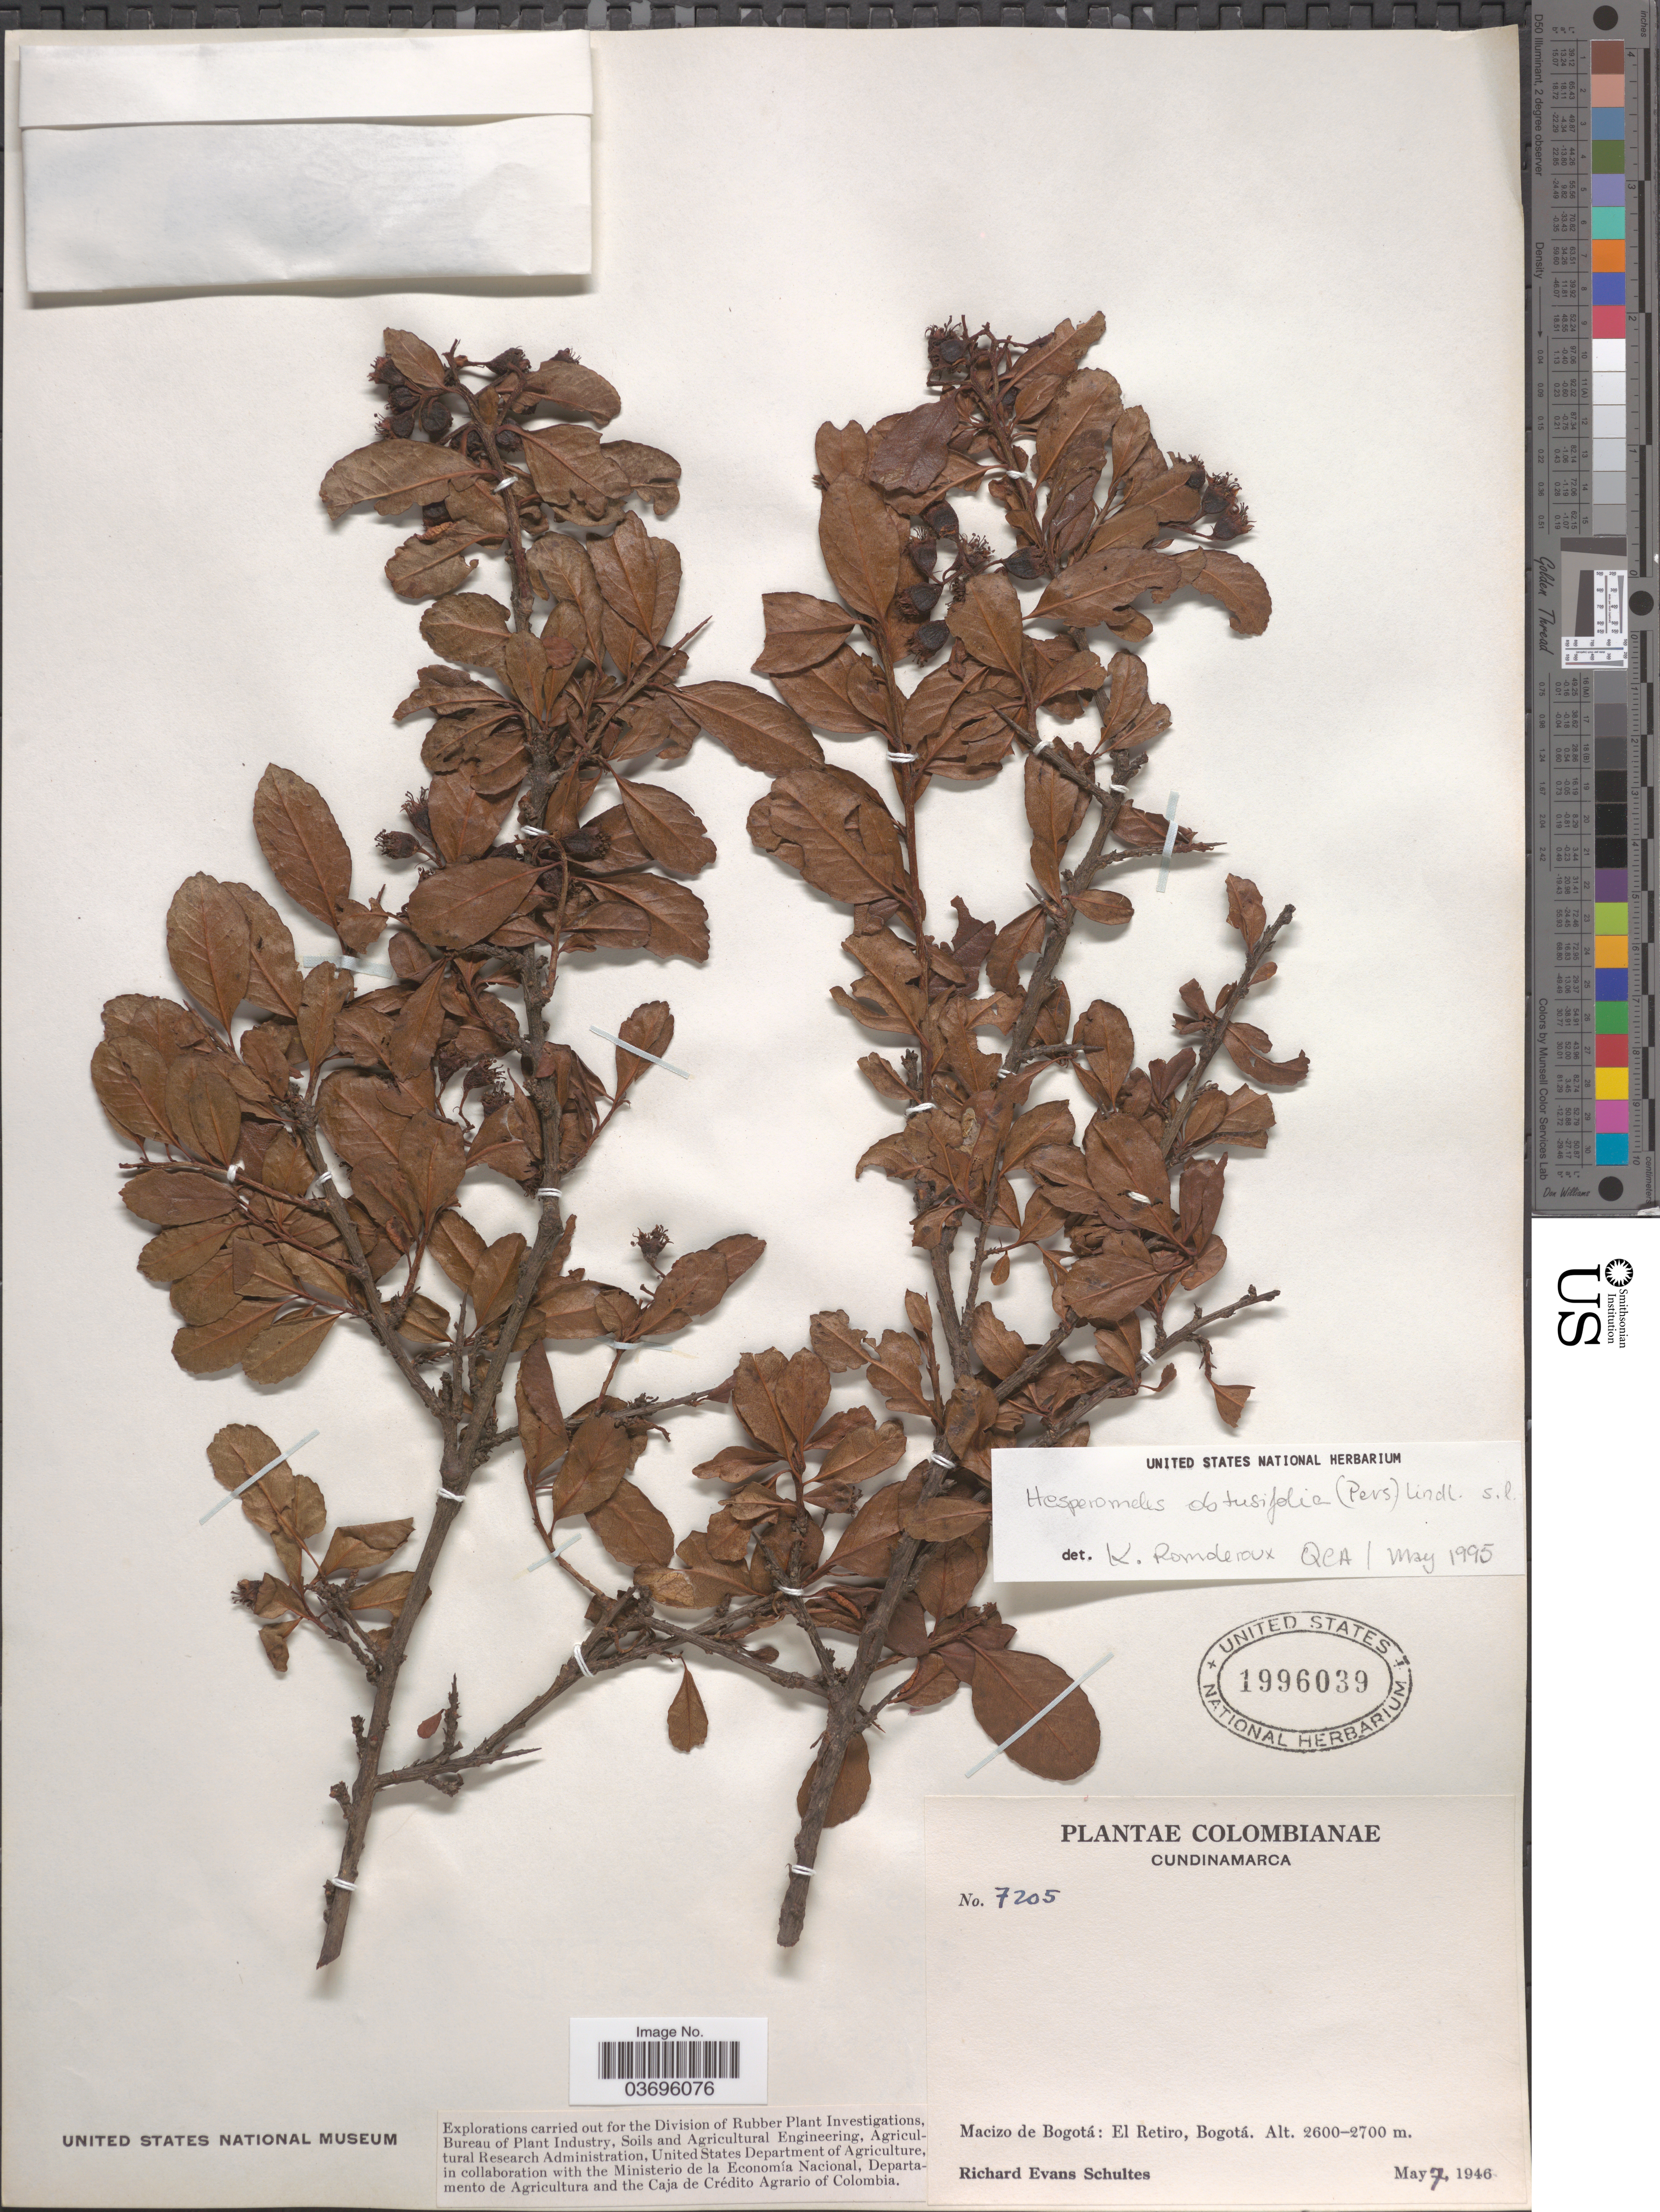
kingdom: Plantae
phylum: Tracheophyta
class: Magnoliopsida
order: Rosales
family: Rosaceae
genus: Hesperomeles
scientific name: Hesperomeles obtusifolia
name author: (Pers.) Lindl.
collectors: R. E. Schultes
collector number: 7205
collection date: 1946-05-07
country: Colombia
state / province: Cundinamarca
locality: Macizo de Bogotá: El Retiro, Bogotá.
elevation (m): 2600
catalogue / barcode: US 1996039